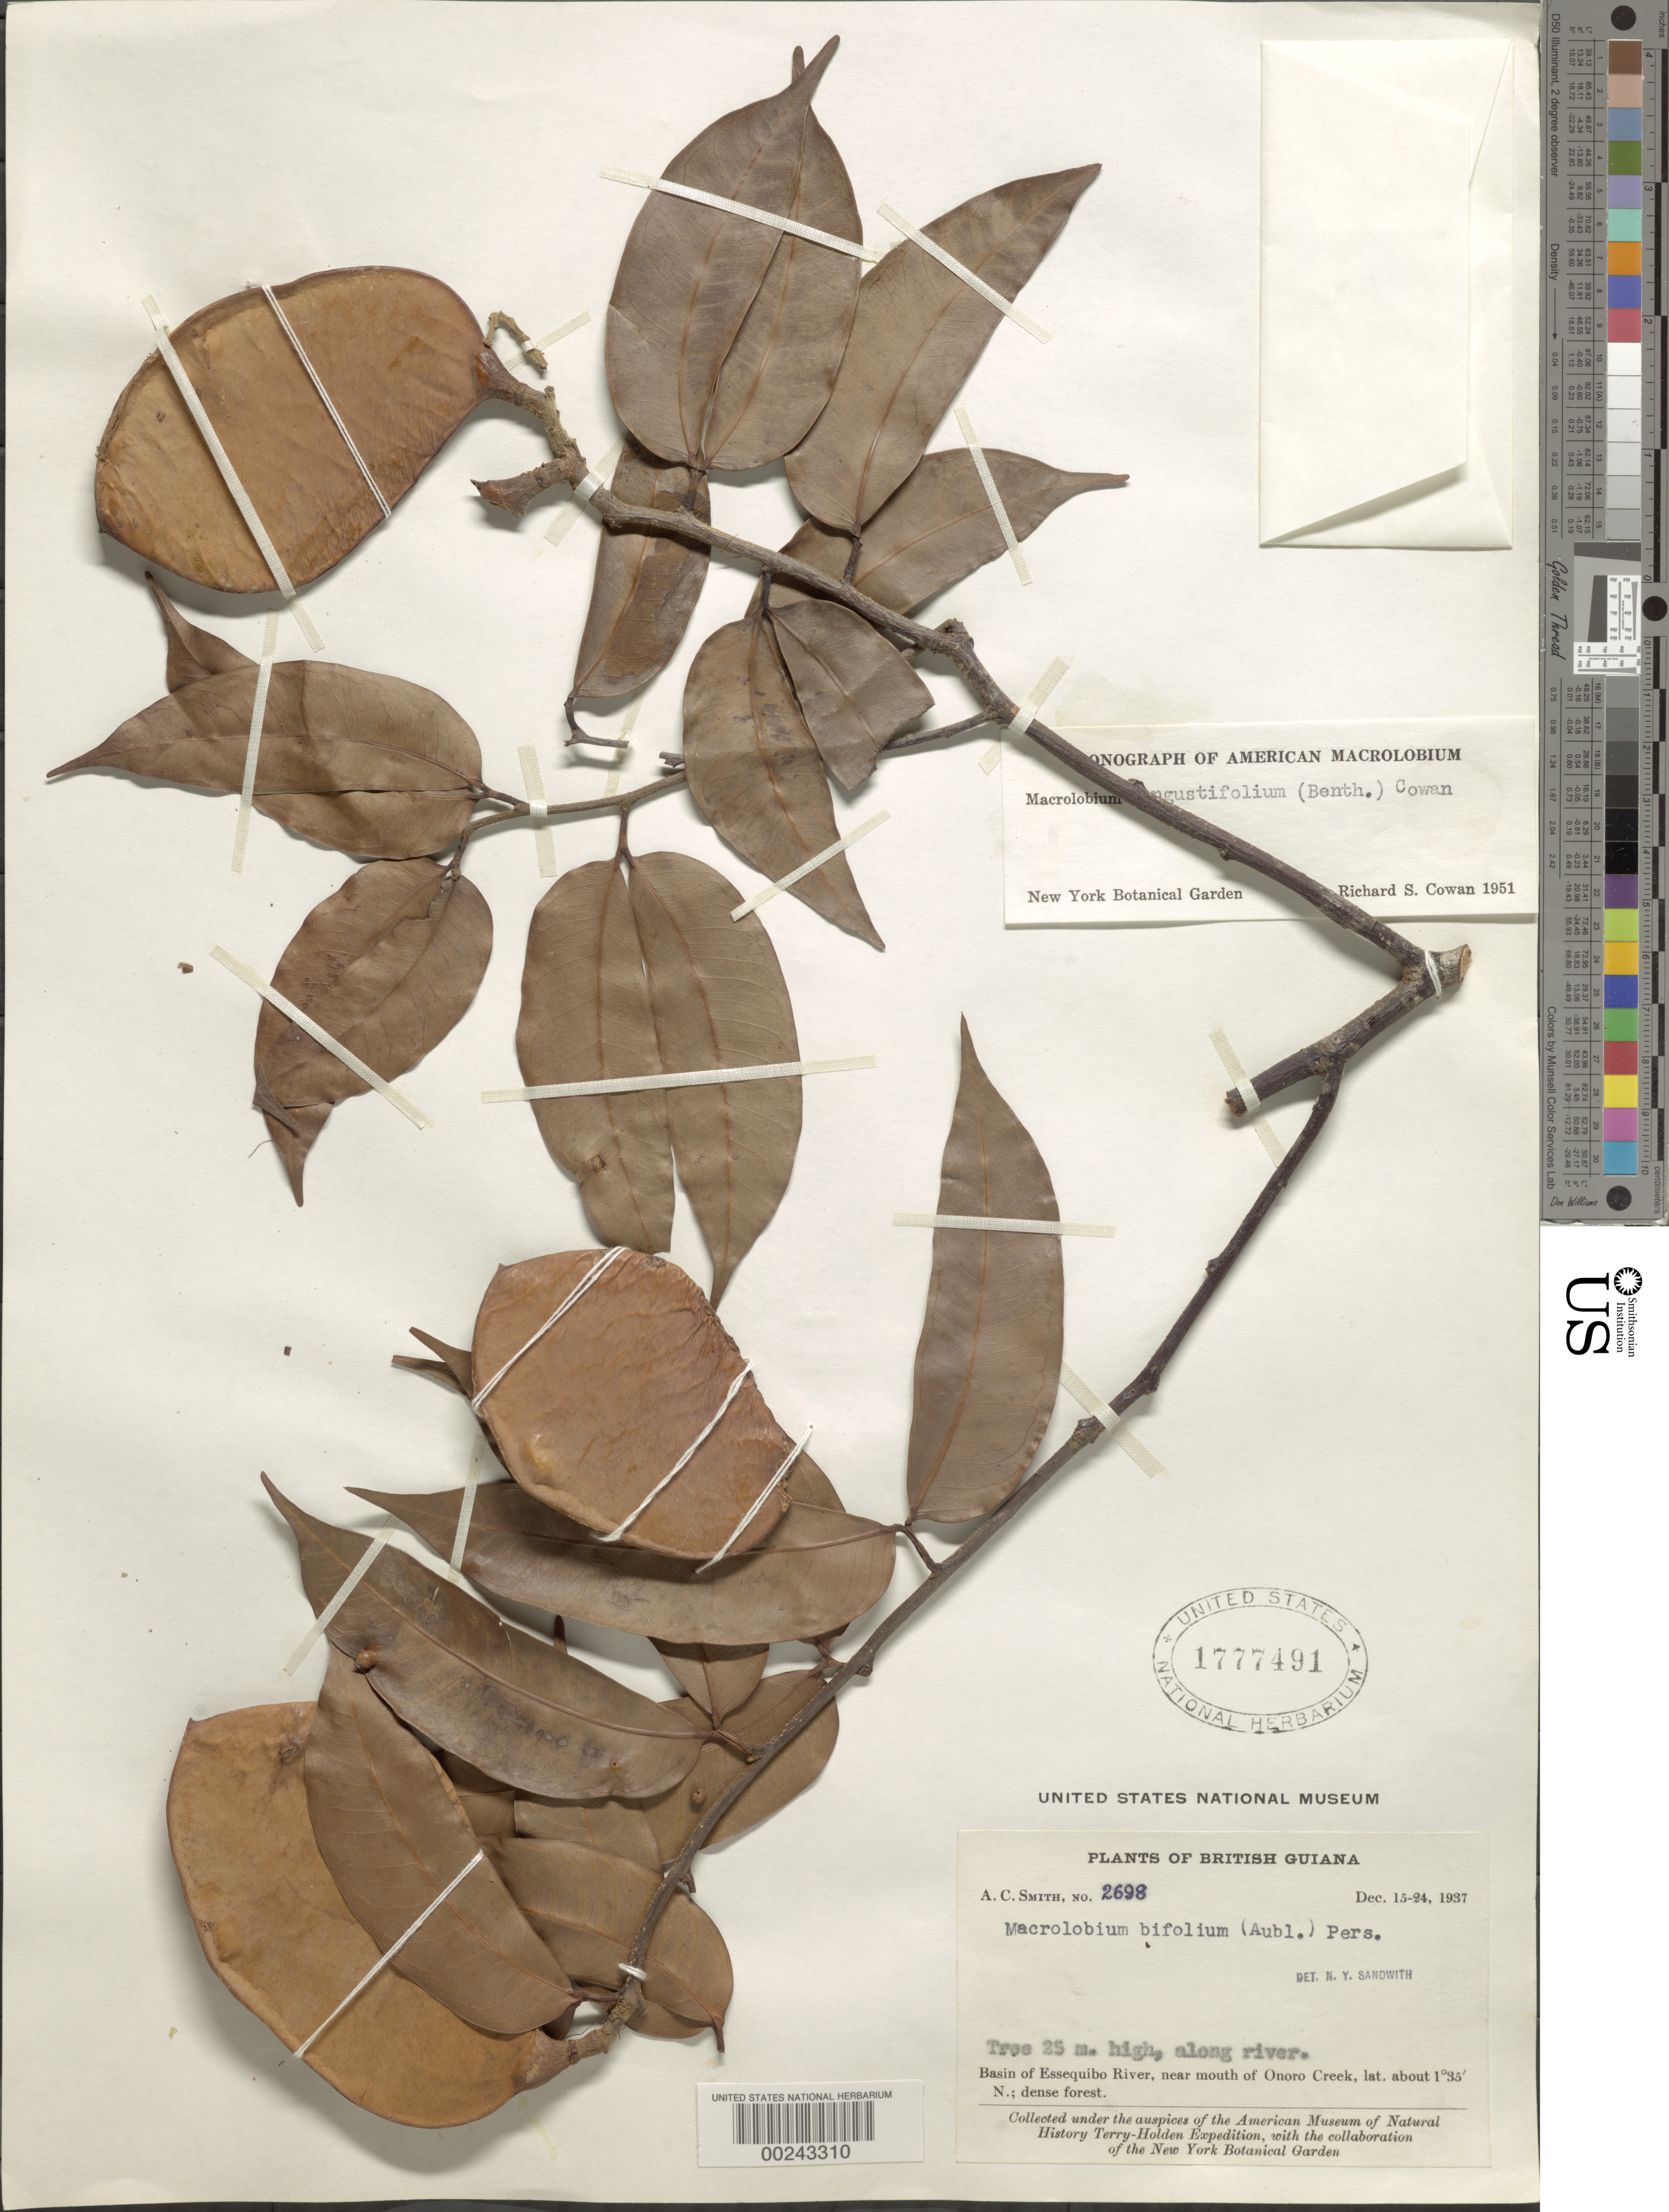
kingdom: Plantae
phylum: Tracheophyta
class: Magnoliopsida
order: Fabales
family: Fabaceae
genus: Macrolobium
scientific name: Macrolobium angustifolium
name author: (Benth.) R.S. Cowan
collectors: A. C. Smith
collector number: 2698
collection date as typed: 15 Dec 1937 to 24 Dec 1937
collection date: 1937-12-15/1937-12-24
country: Guyana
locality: Basin of essequibo river, near mouth of onoro creek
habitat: Along river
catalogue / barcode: US 1777491